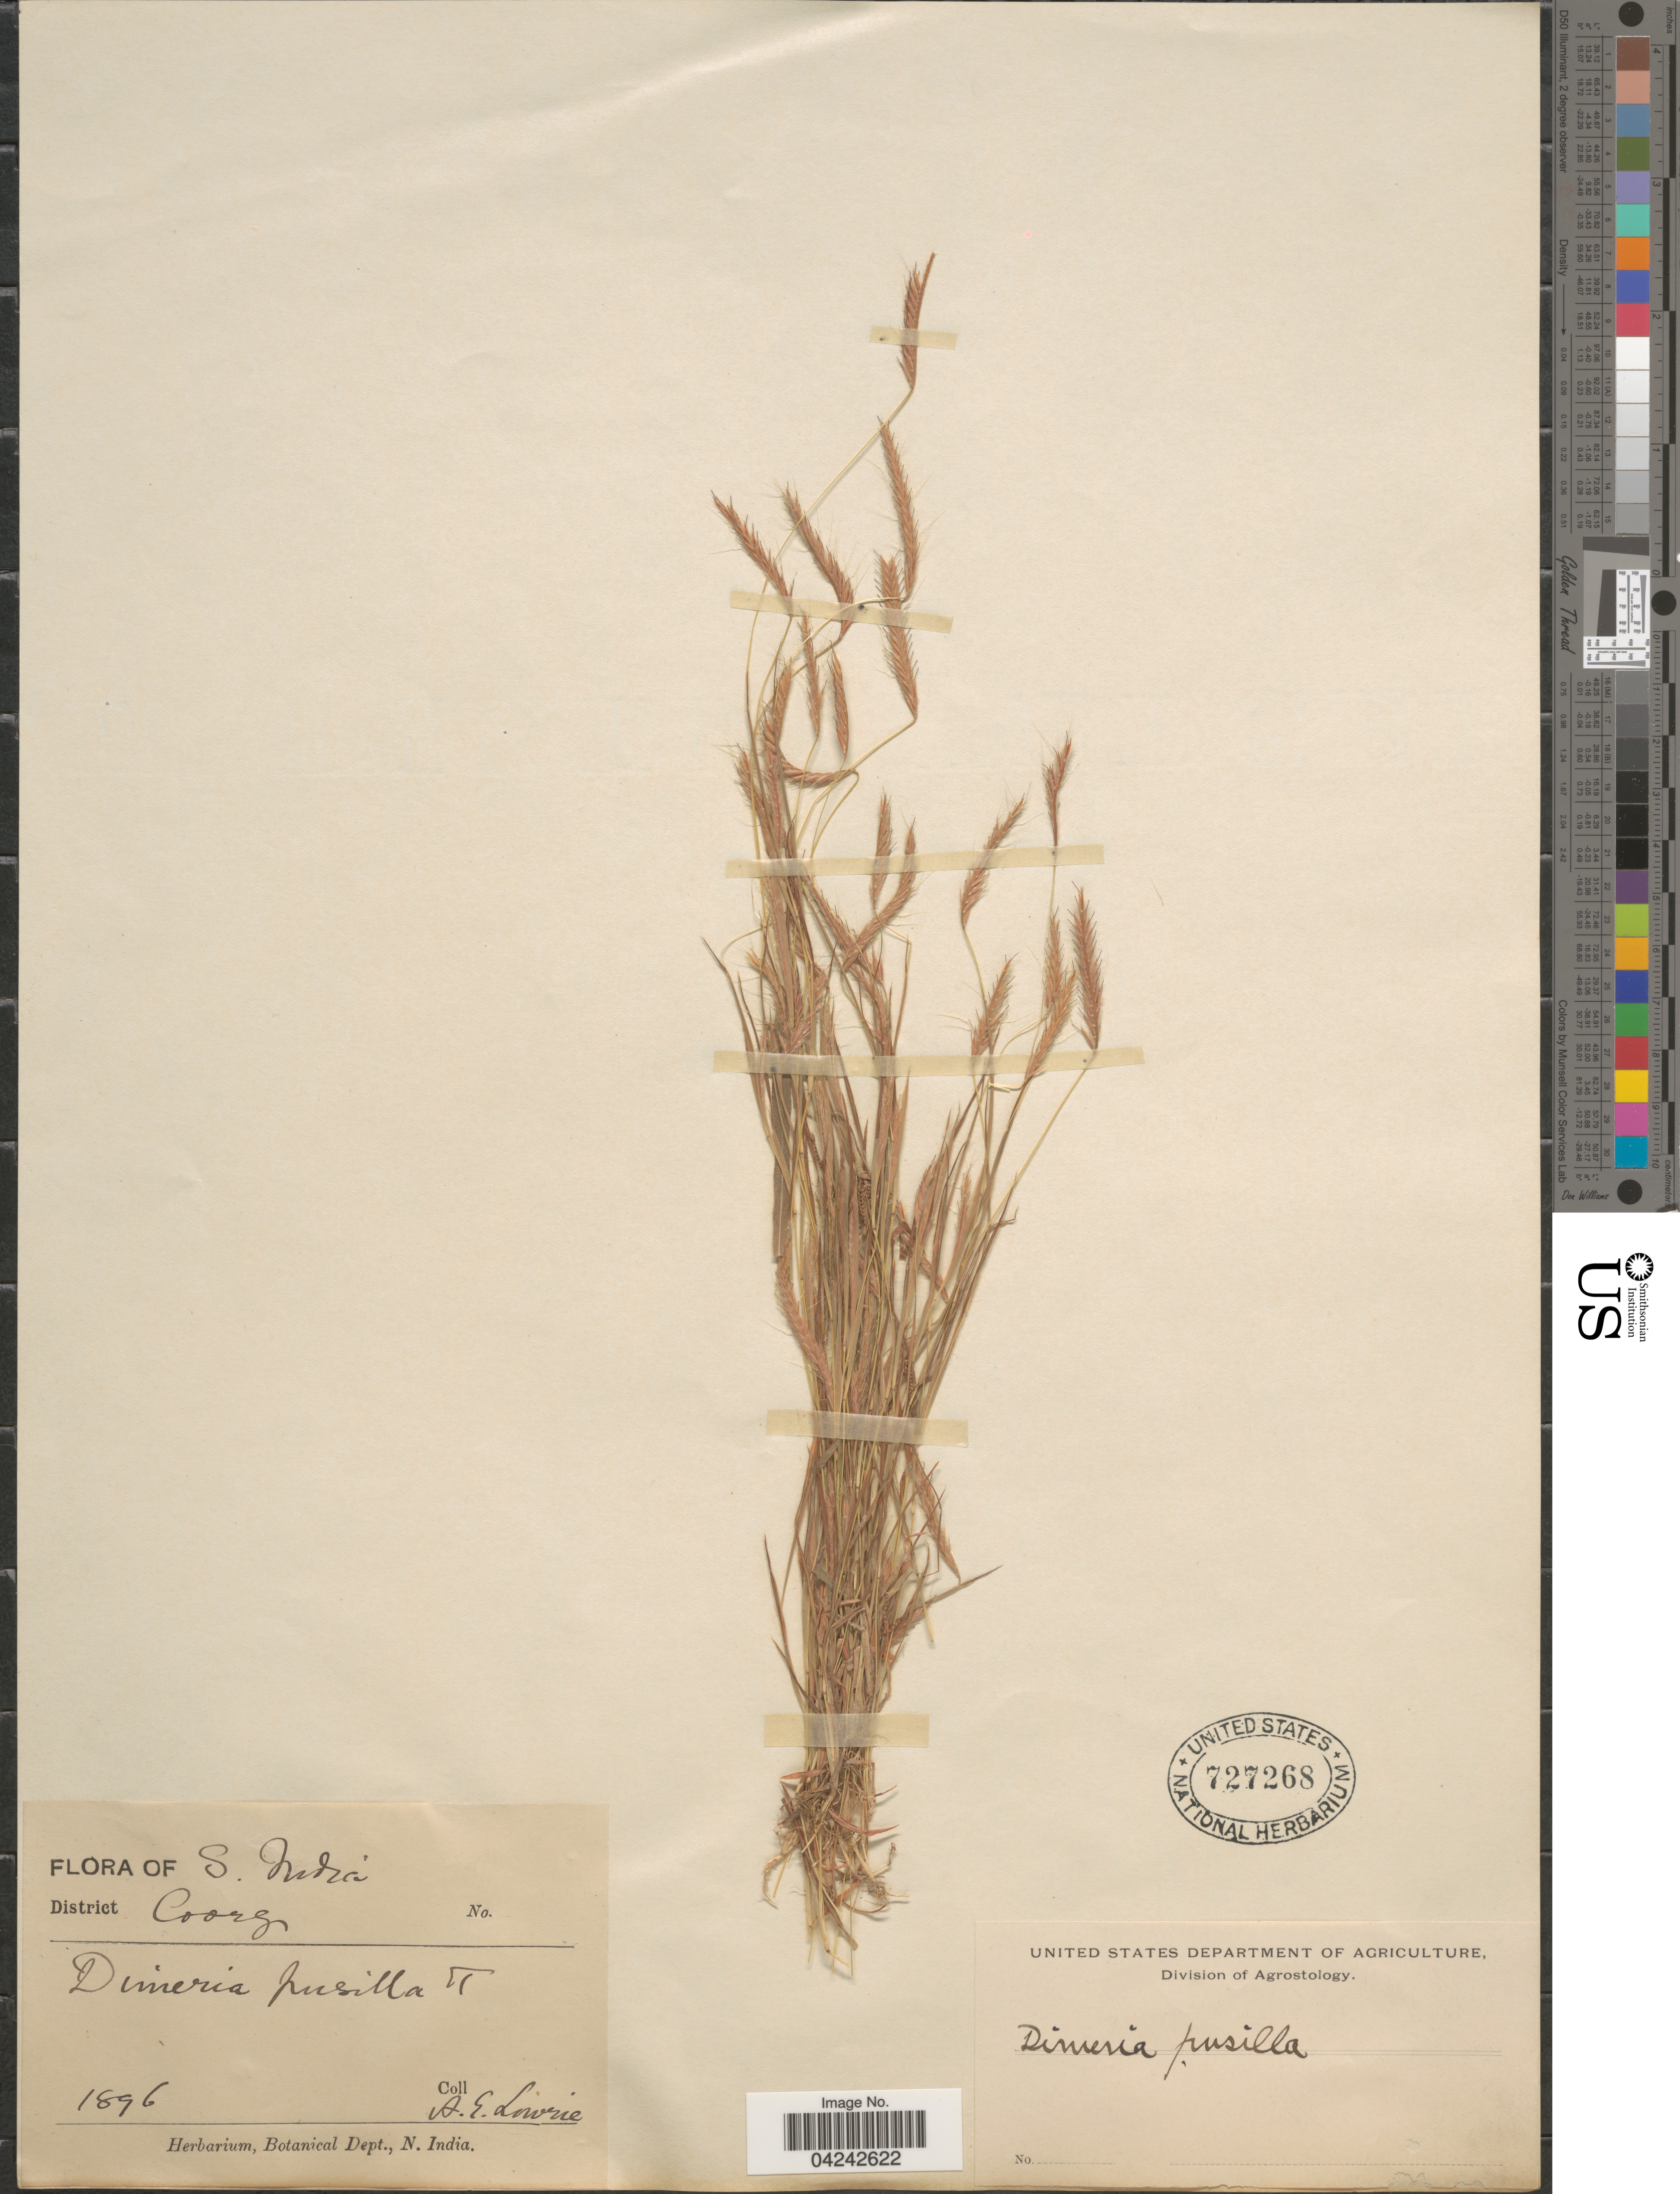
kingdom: Plantae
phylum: Tracheophyta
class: Liliopsida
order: Poales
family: Poaceae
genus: Dimeria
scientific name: Dimeria avenacea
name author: (Retz.) C.E.C. Fisch.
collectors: A. Lowrie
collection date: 1896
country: India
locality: S. India. District Coorg.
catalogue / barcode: US 727268